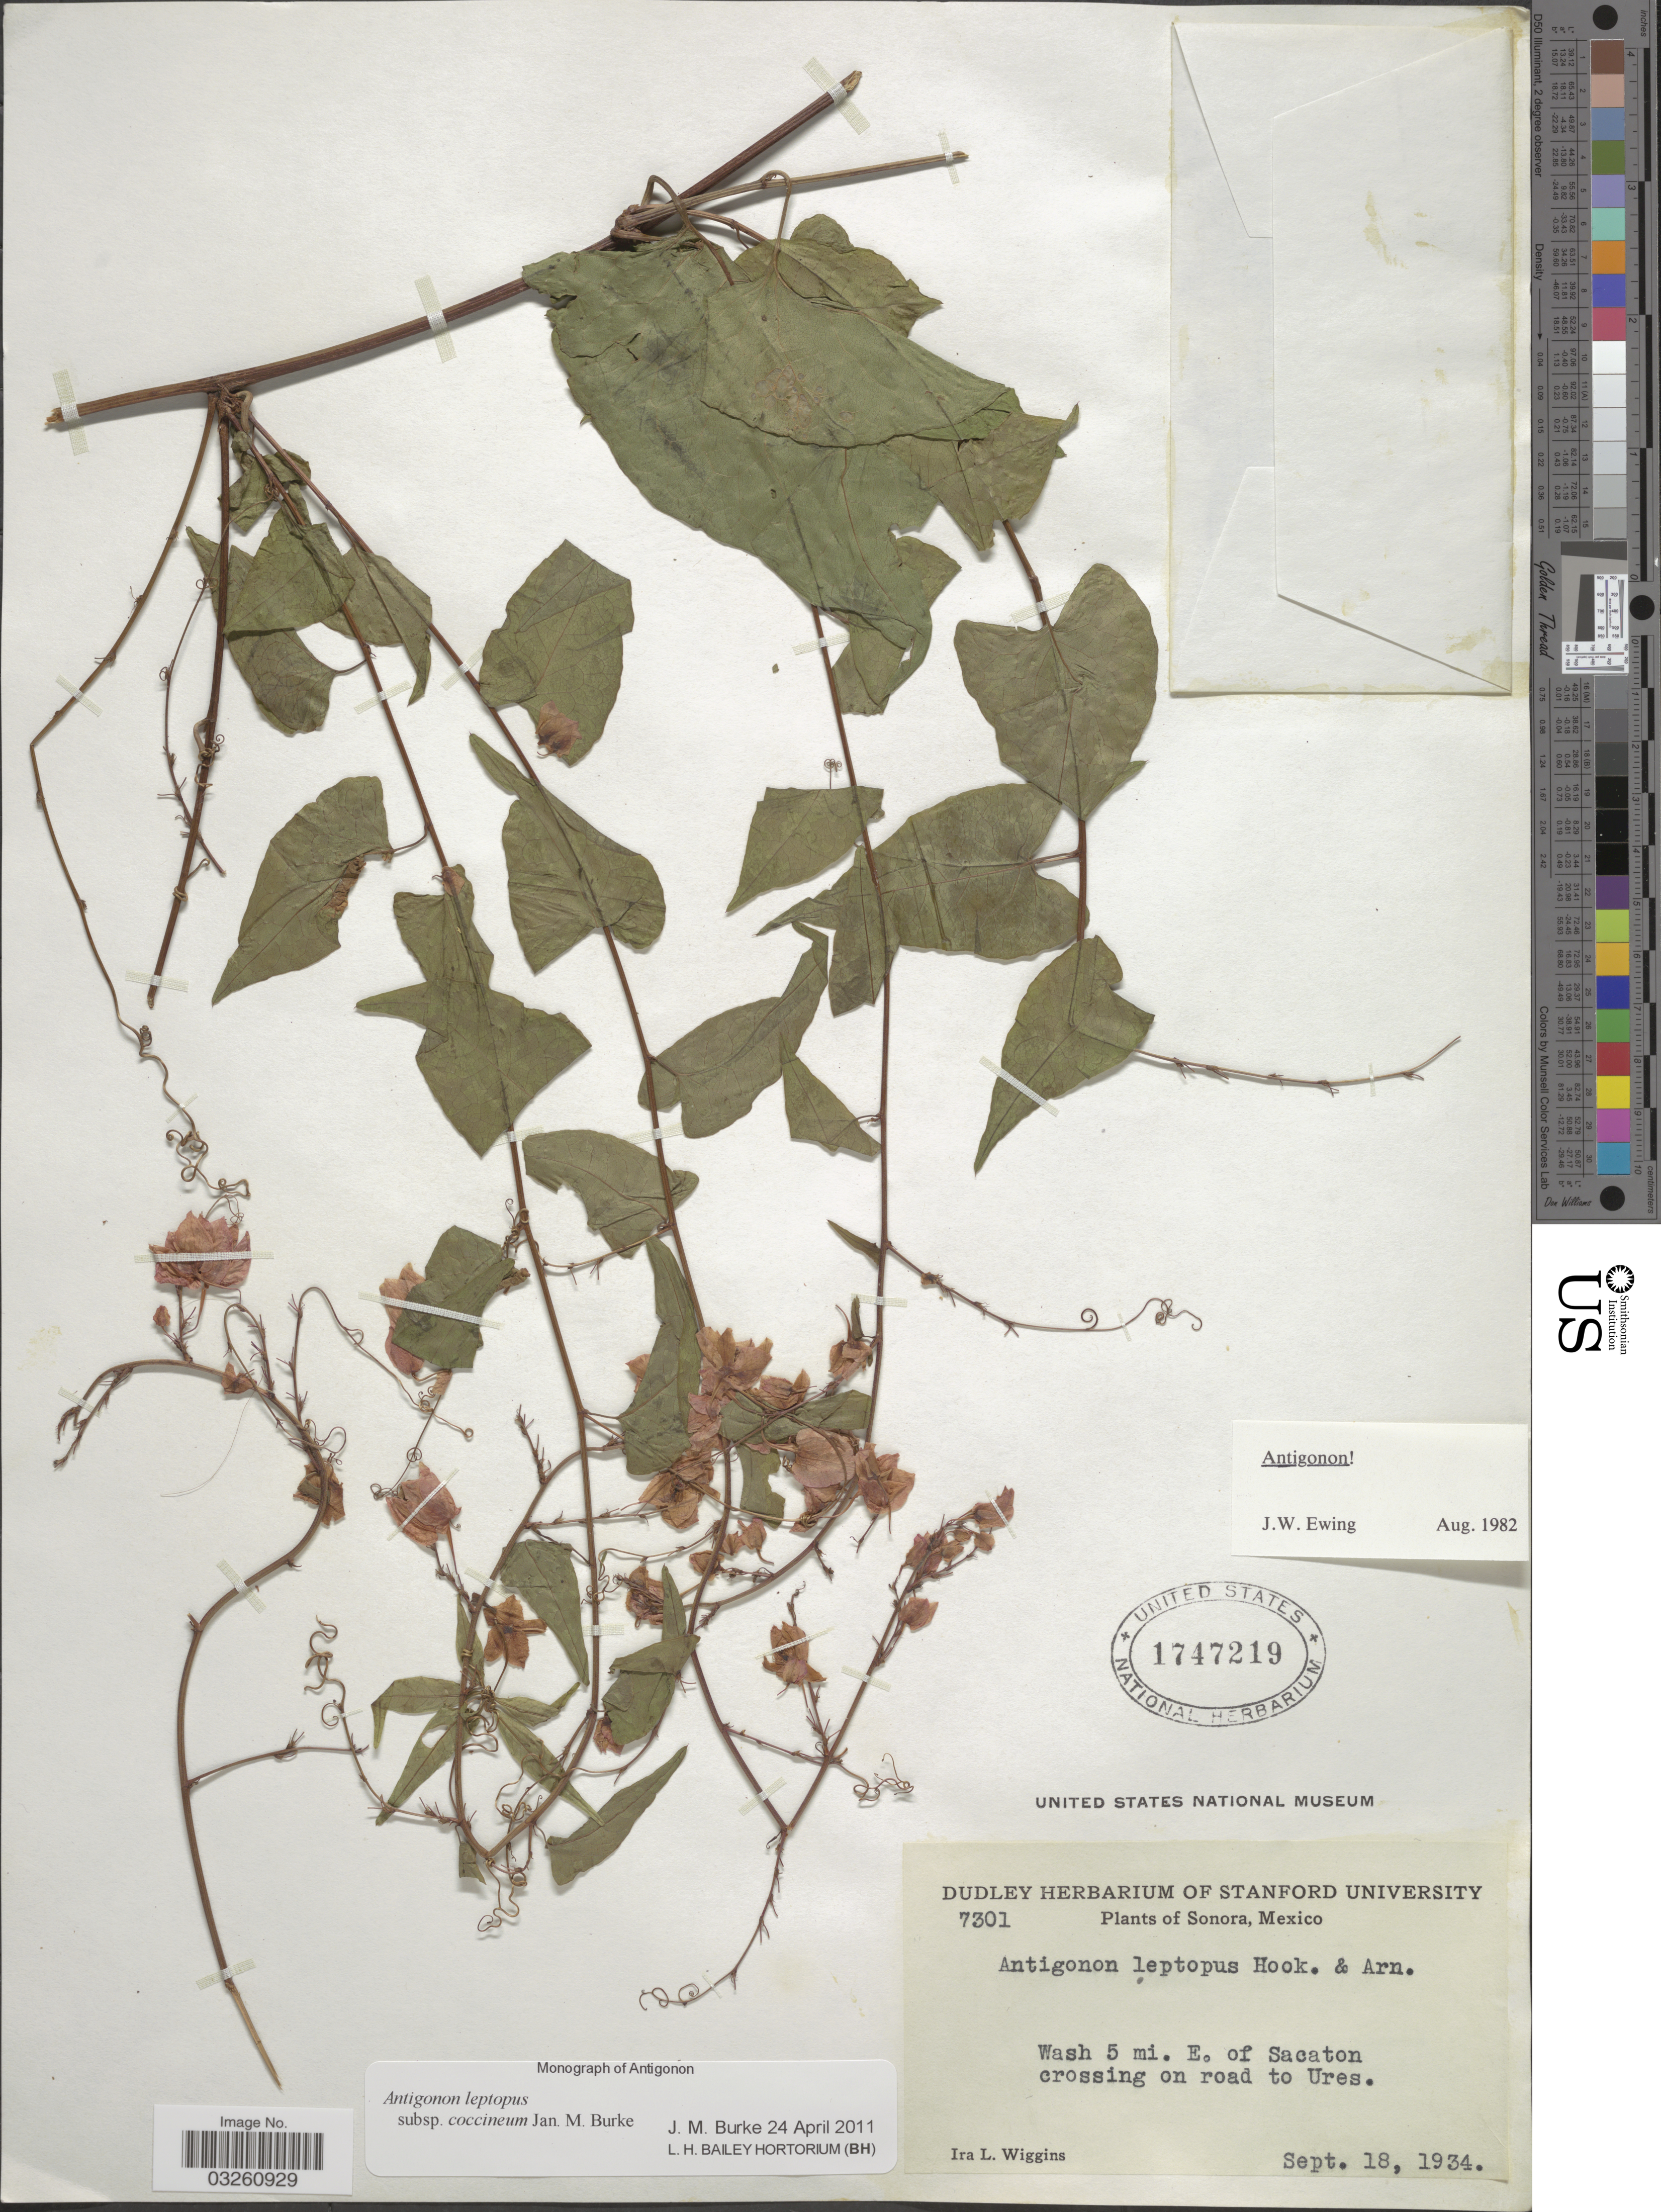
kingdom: Plantae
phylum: Tracheophyta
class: Magnoliopsida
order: Caryophyllales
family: Polygonaceae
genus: Antigonon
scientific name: Antigonon leptopus subsp. coccineum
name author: Jan.M. Burke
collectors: I. L. Wiggins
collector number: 7301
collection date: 1934-09-18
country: Mexico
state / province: Sonora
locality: Wash 5 mi. E. of Sacaton crossing on road to Ures.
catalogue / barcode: US 1747219